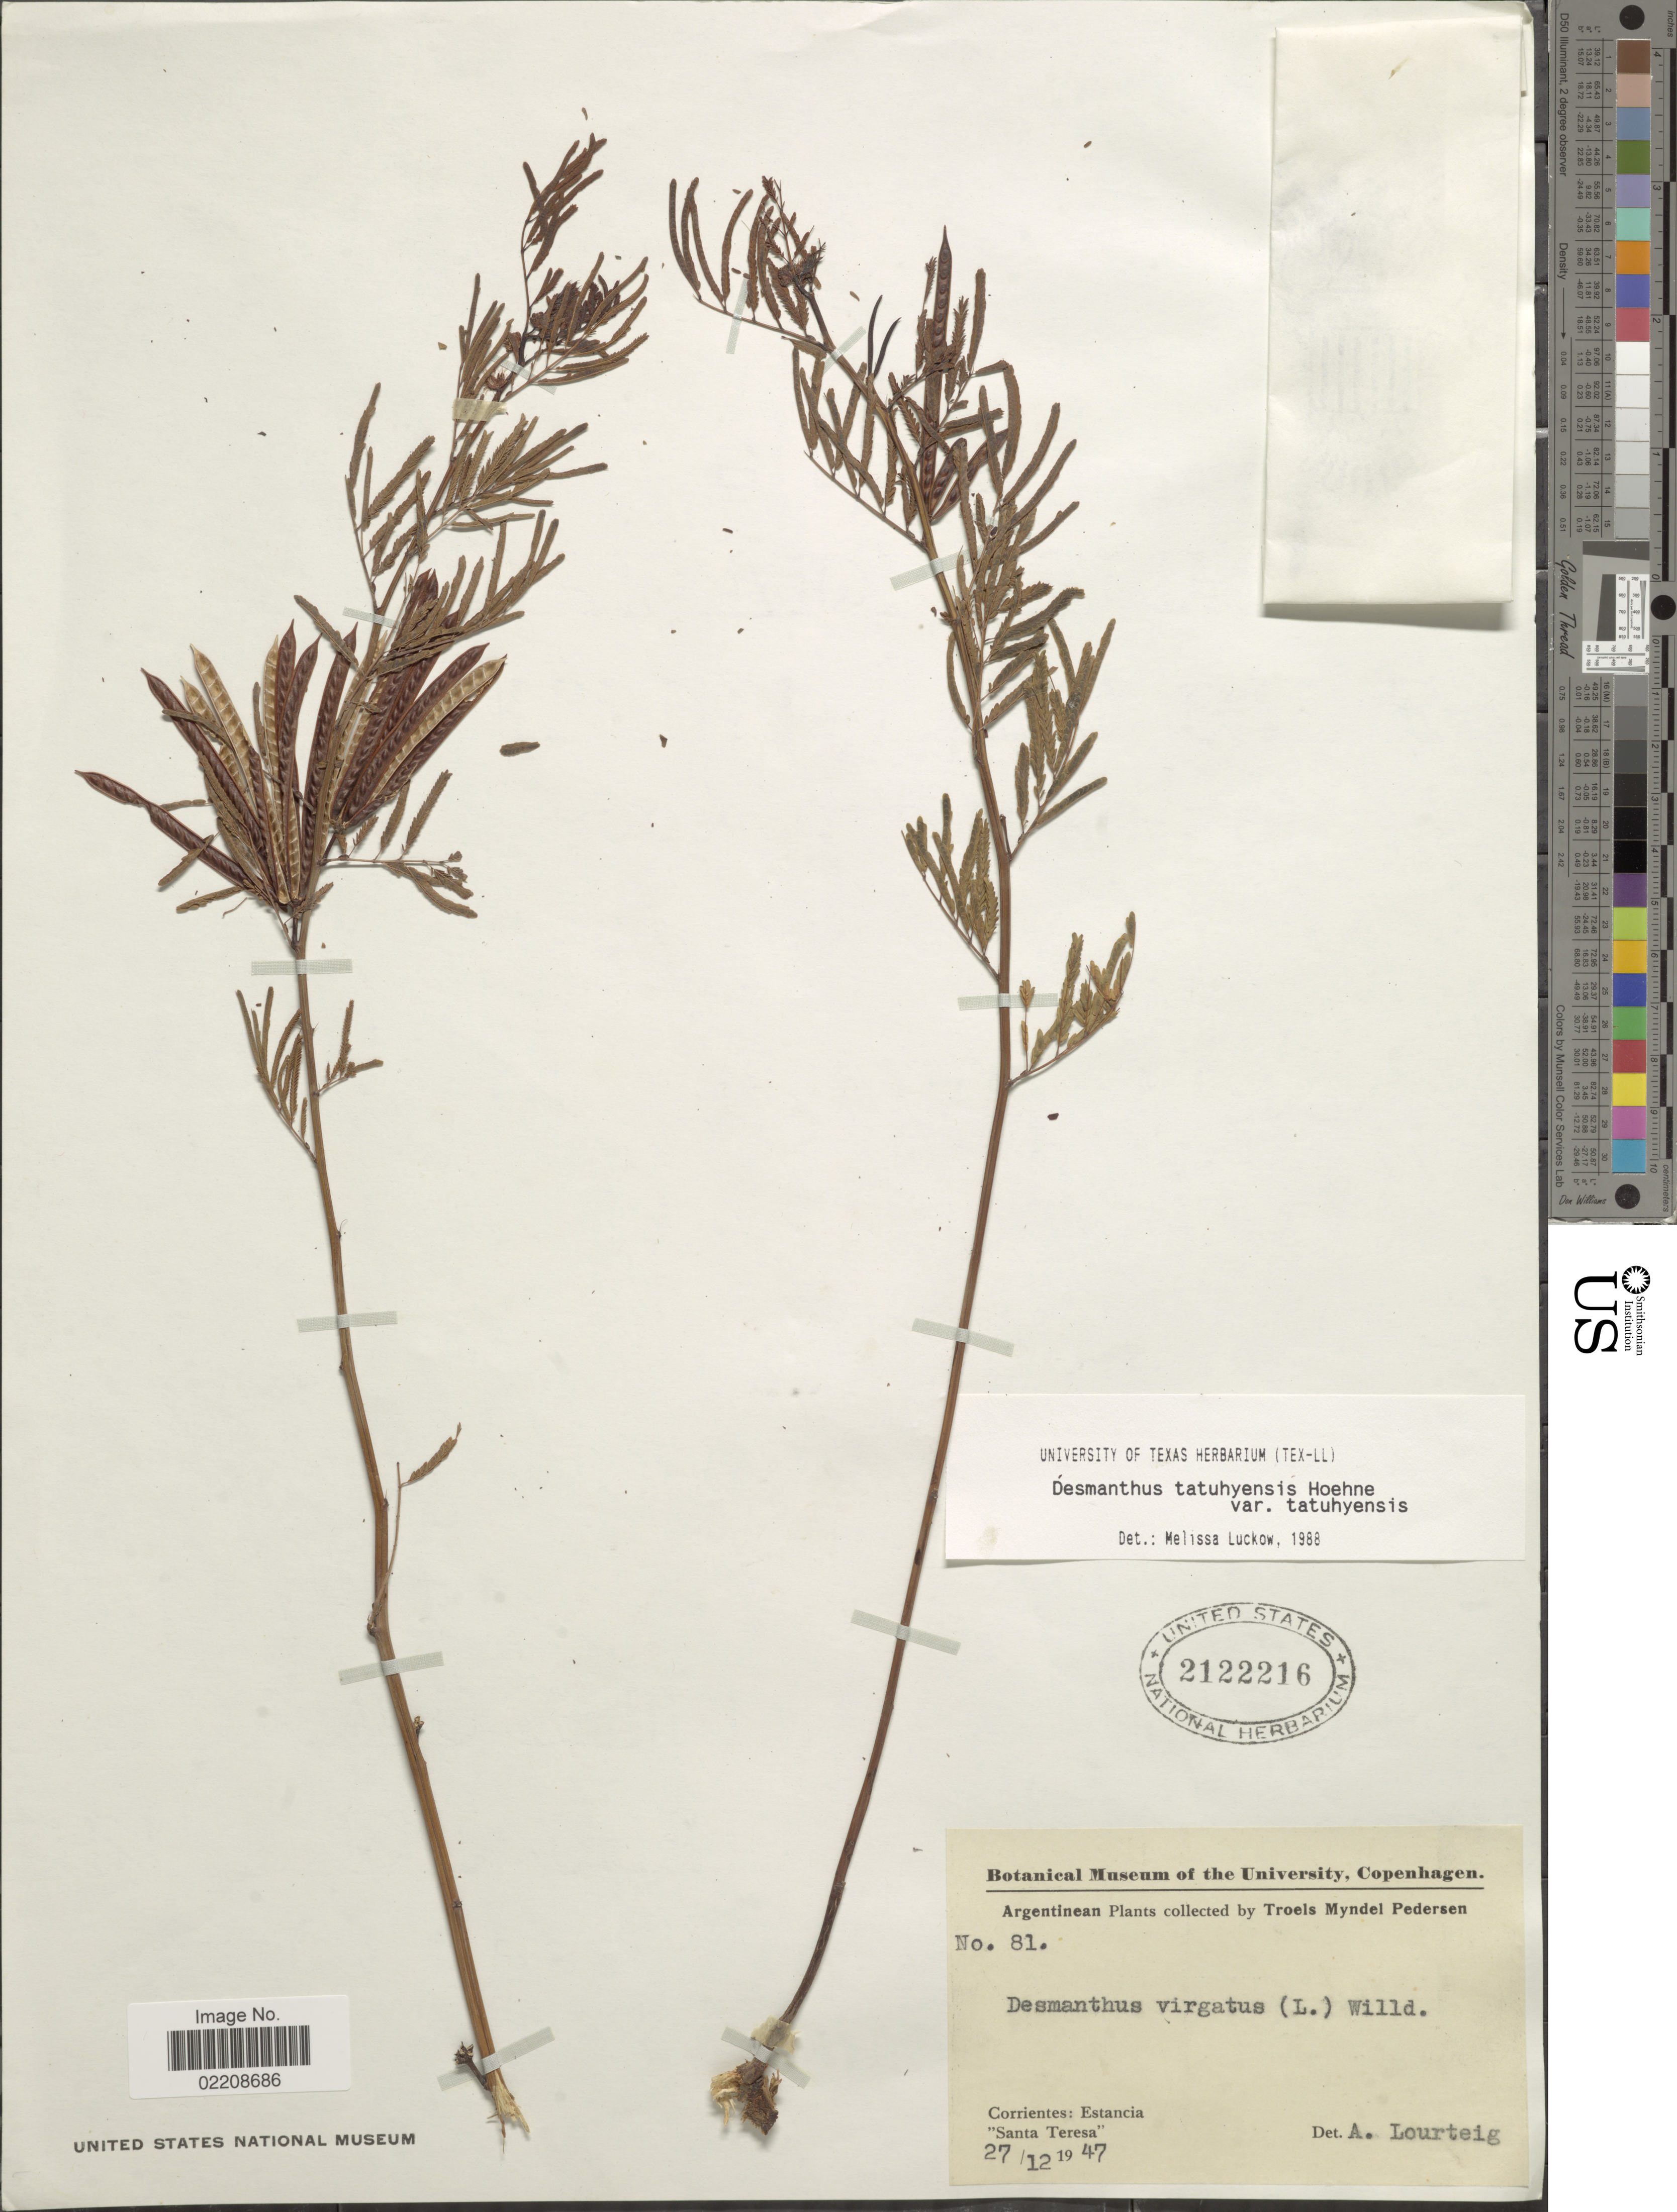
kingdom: Plantae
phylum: Tracheophyta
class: Magnoliopsida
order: Fabales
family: Fabaceae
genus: Desmanthus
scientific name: Desmanthus tatuhyensis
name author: Hoehne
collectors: T. Pederson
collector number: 81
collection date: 1947-12-27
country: Argentina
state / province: Corrientes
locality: Estancia Santa Teresa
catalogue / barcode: US 2122216